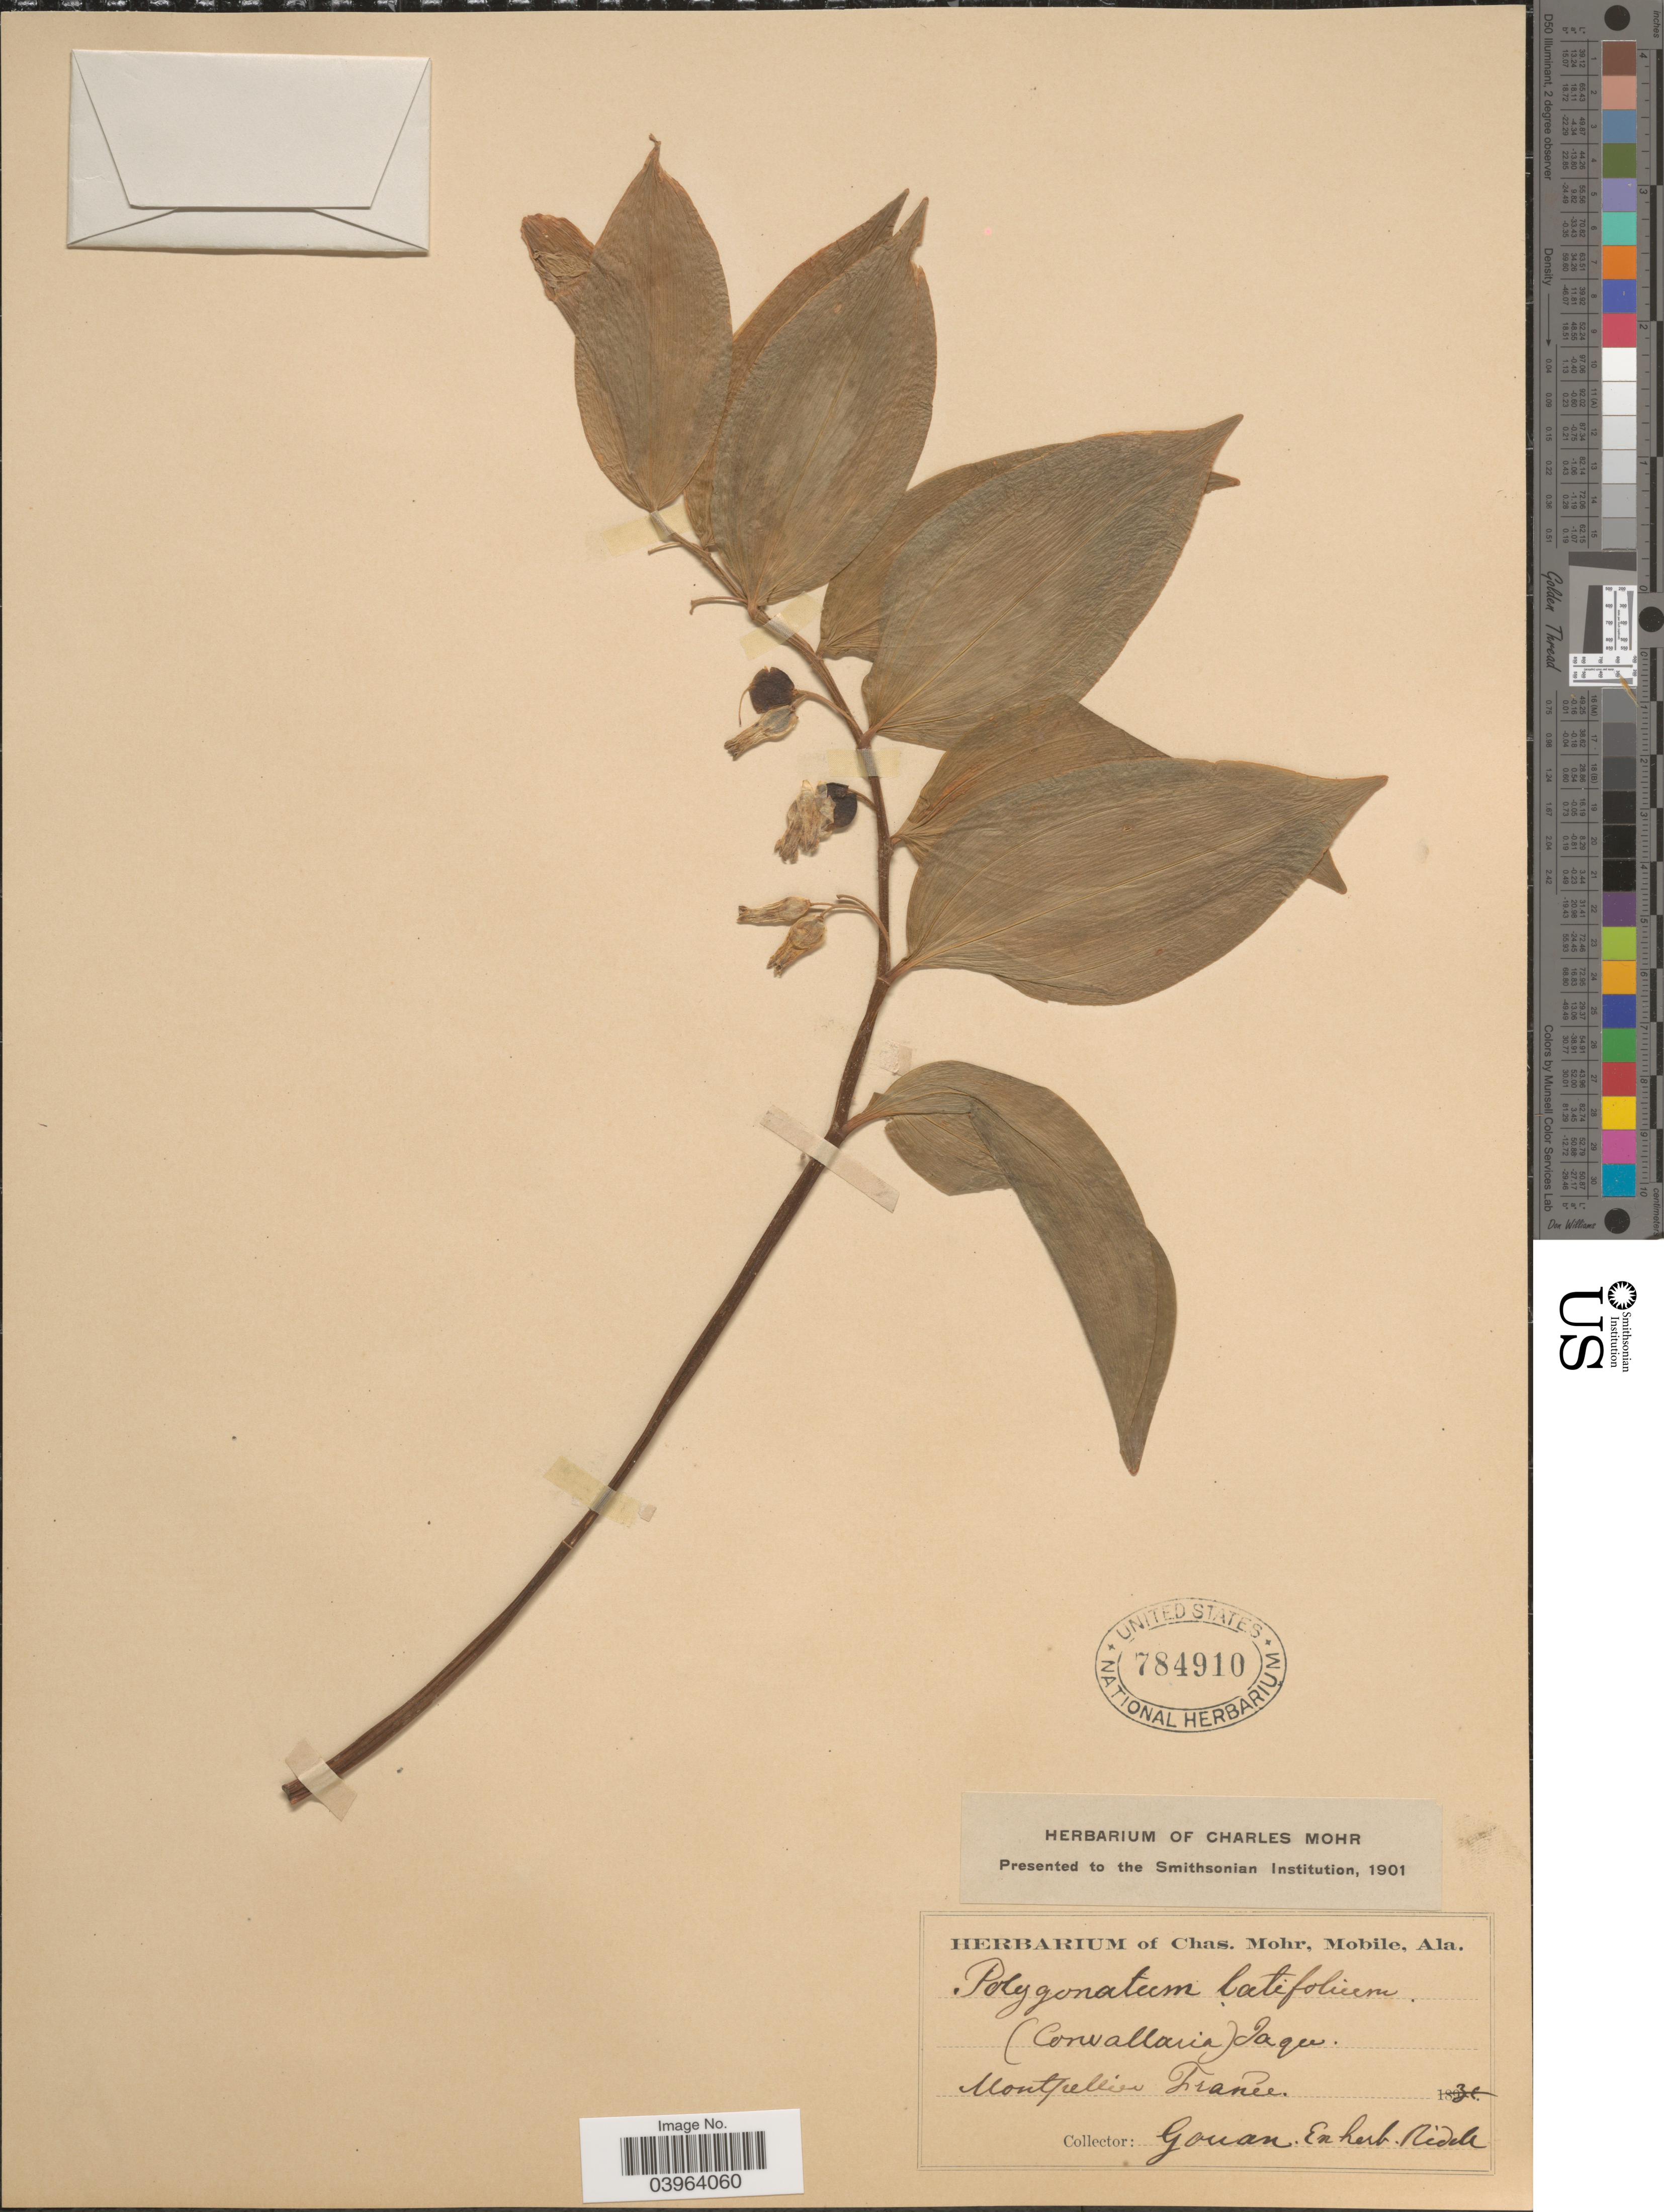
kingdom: Plantae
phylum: Tracheophyta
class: Liliopsida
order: Asparagales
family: Asparagaceae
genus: Polygonatum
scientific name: Polygonatum latifolium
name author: (Jacq.) Desf.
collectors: -. Gouan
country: France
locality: Montpellier.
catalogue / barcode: US 784910